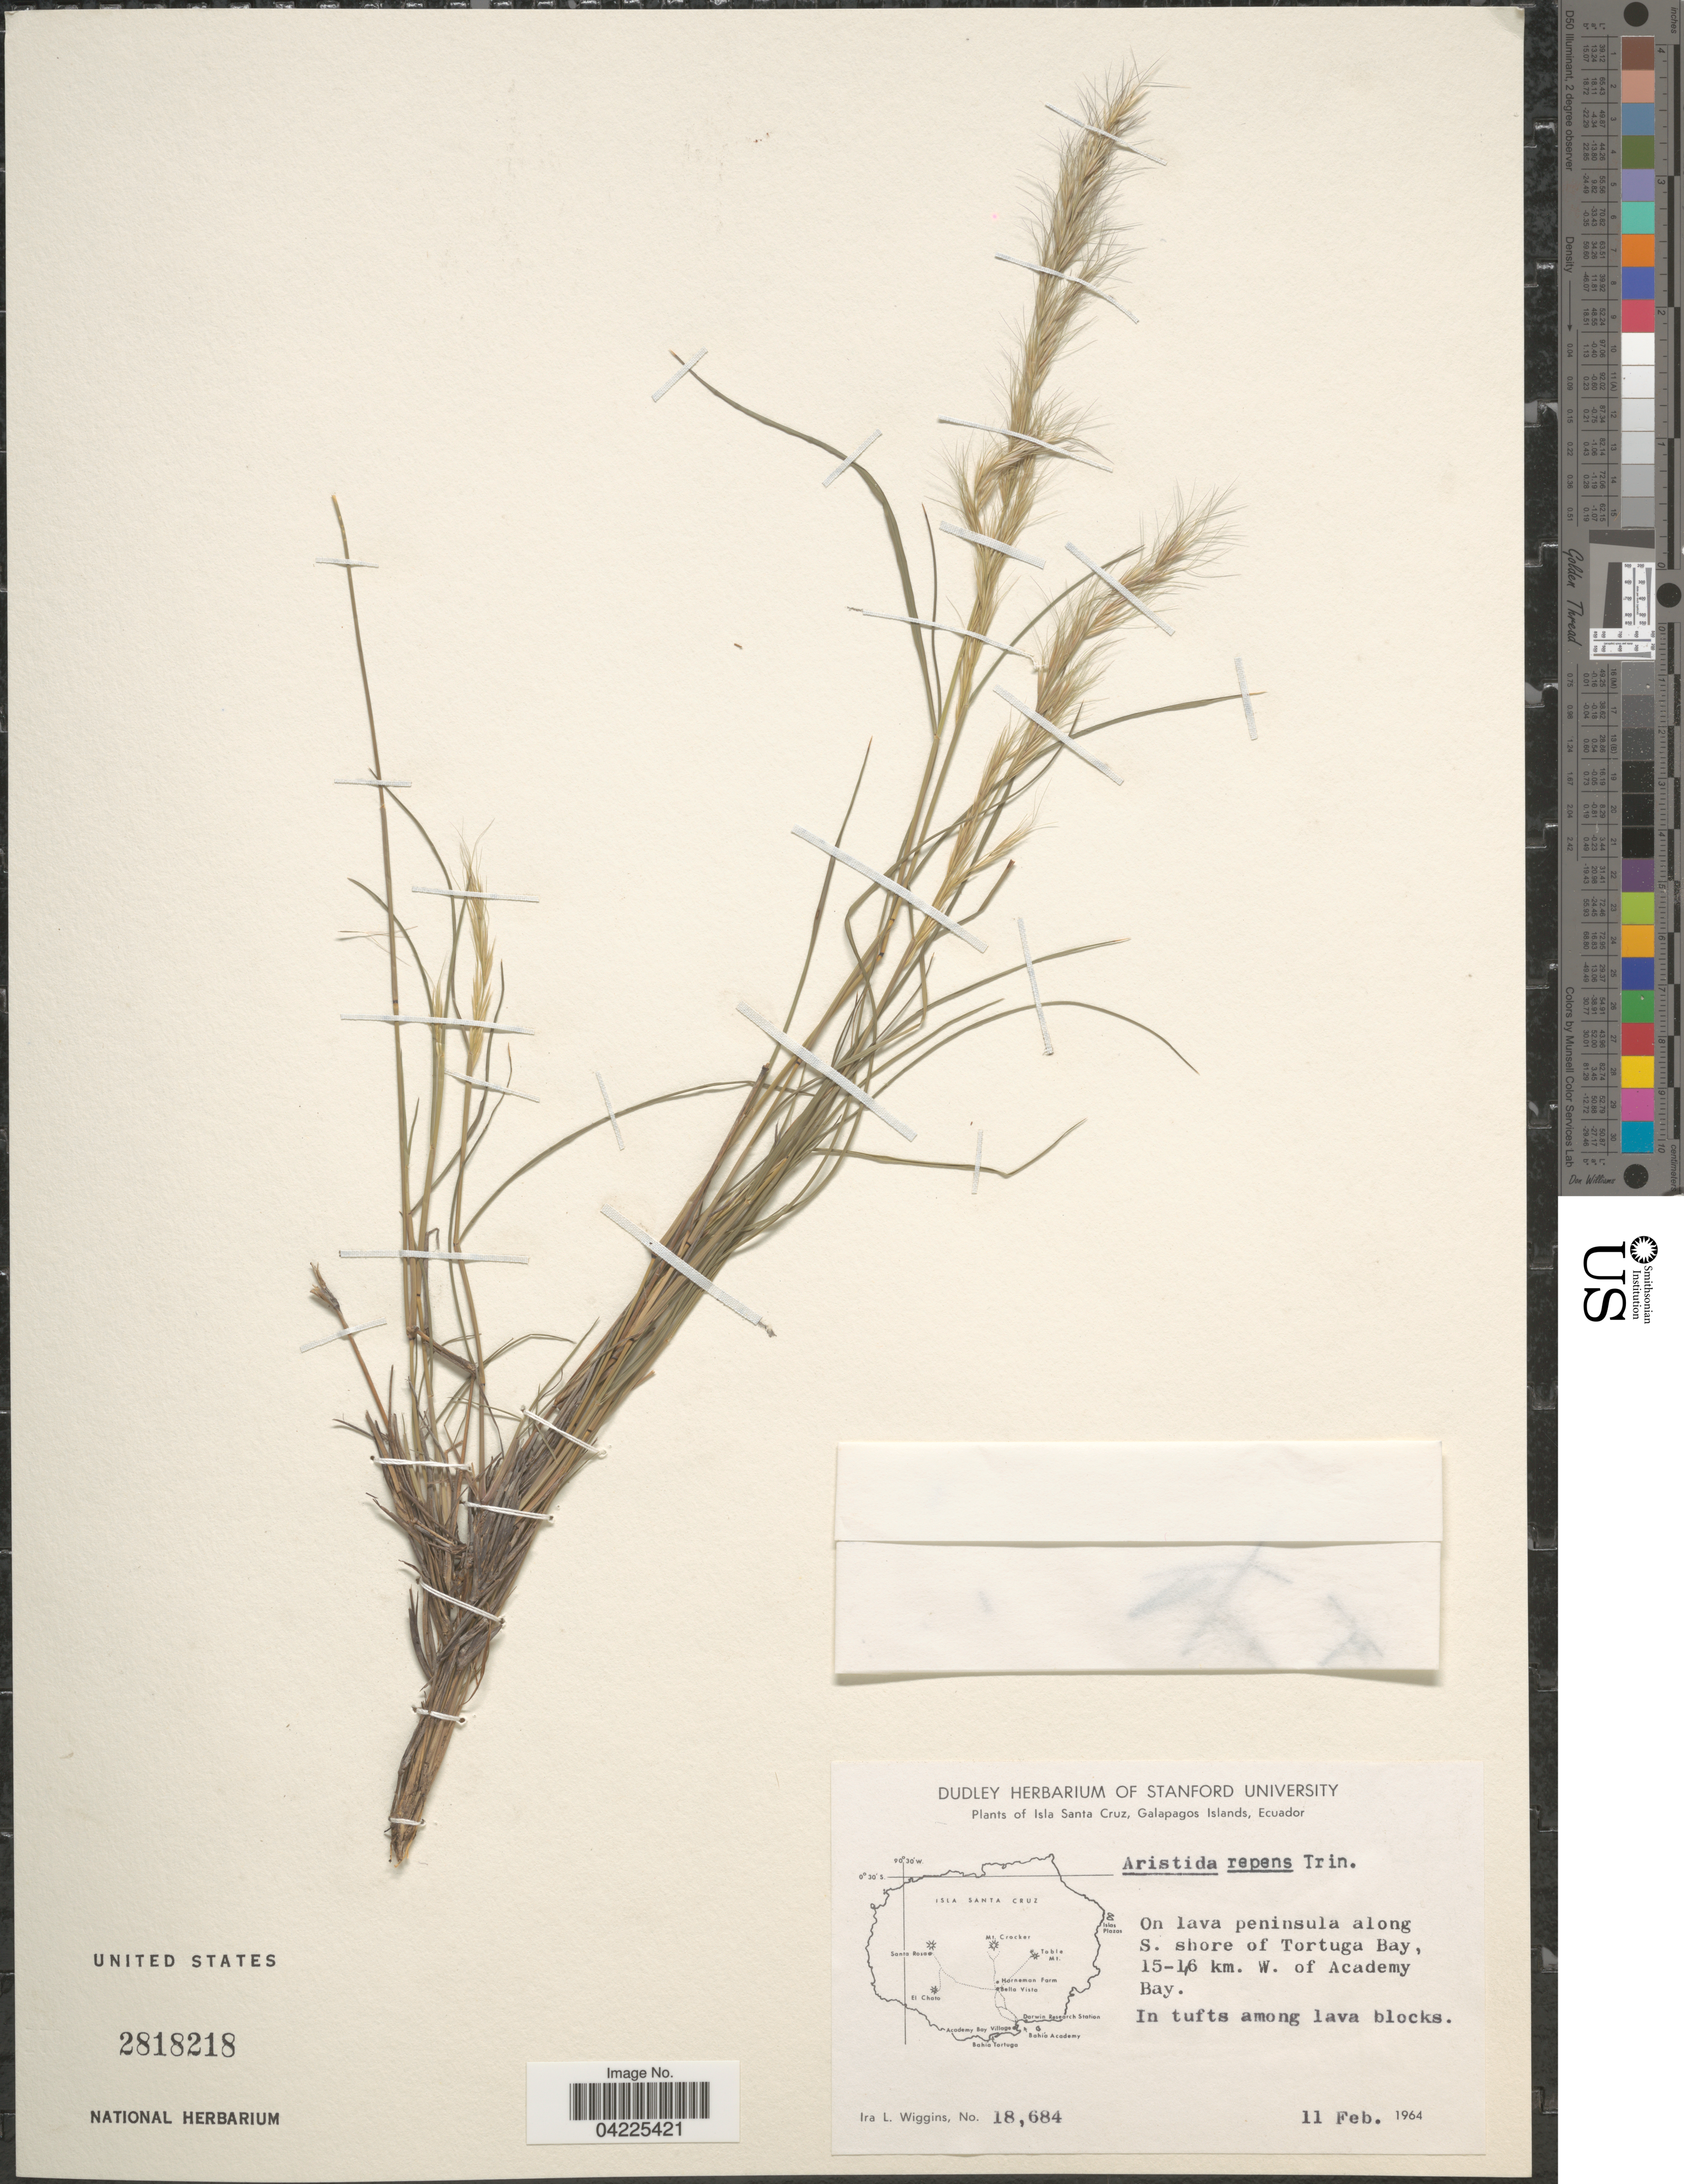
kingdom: Plantae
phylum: Tracheophyta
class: Liliopsida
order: Poales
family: Poaceae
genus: Aristida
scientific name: Aristida repens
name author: Trin.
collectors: I. L. Wiggins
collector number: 18684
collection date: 1964-02-11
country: Ecuador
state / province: Colón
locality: Isla Santa Cruz, Galapagos Islands. On lava peninsula along S. shore of Tortuga Bay. 15-16 km. W. of Academy Bay. In tufts among lava blocks.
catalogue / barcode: US 2818218